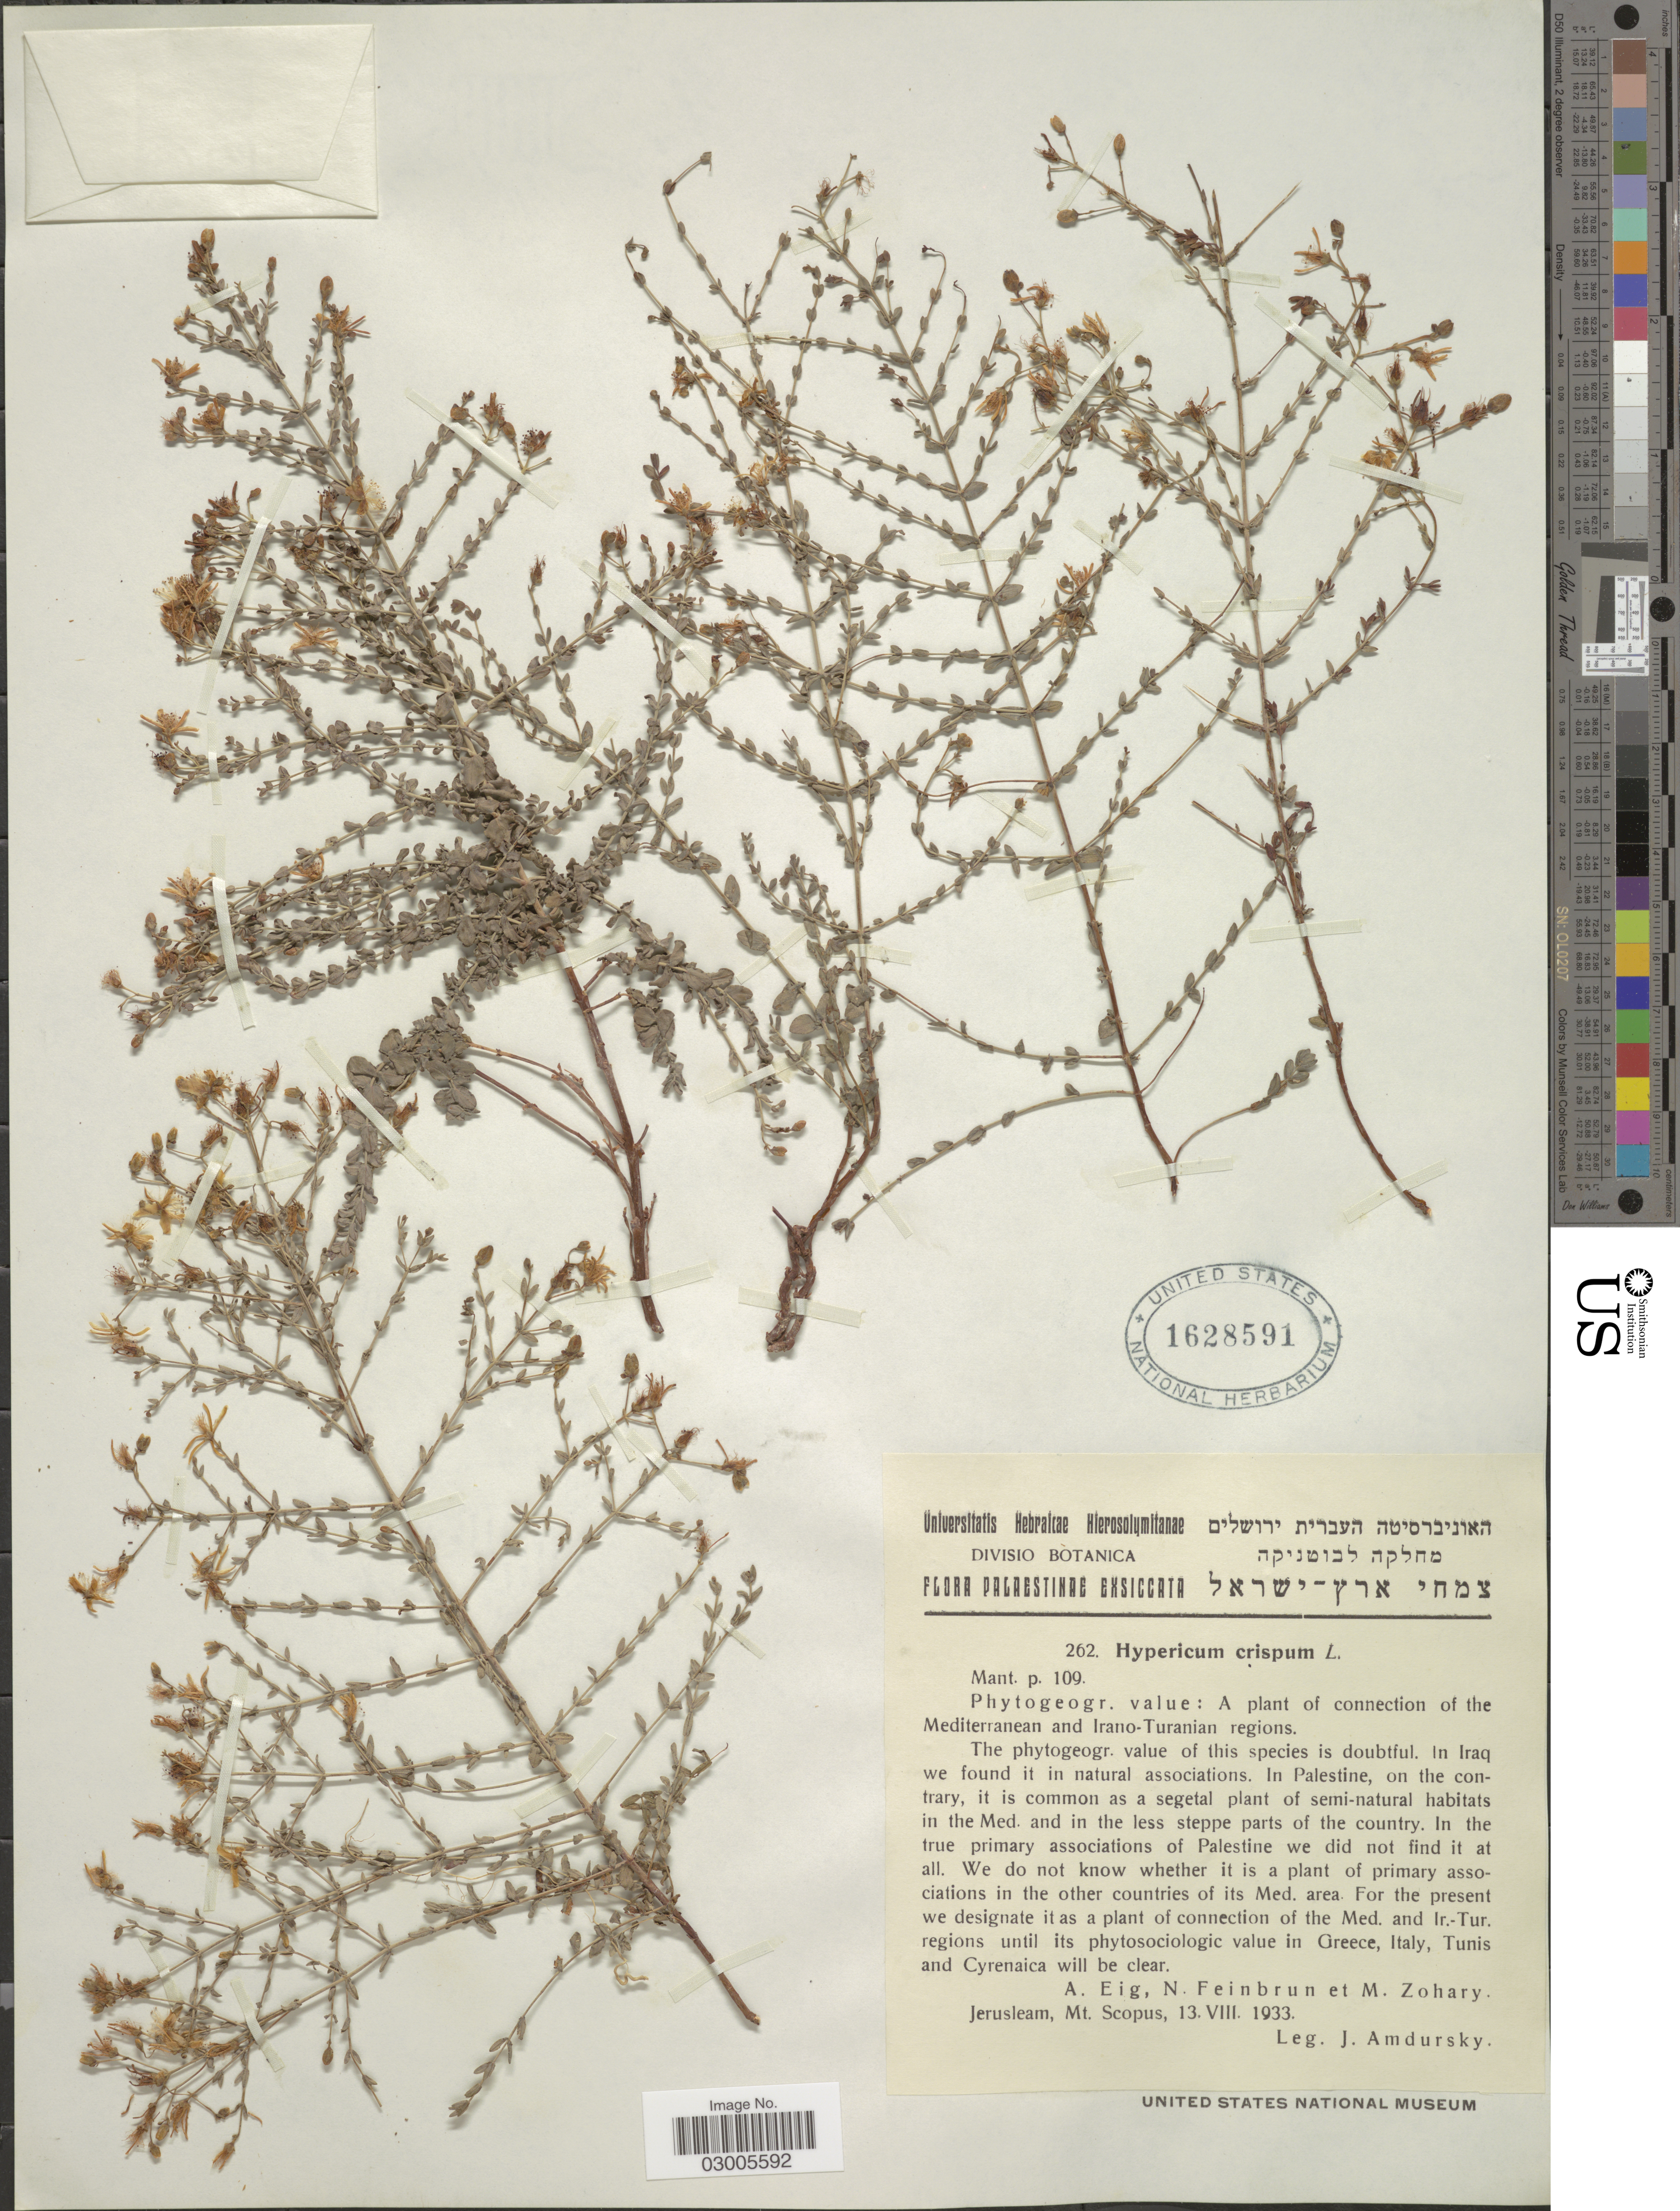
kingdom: Plantae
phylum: Tracheophyta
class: Magnoliopsida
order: Malpighiales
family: Hypericaceae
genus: Hypericum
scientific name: Hypericum triquetrifolium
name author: Turra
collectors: I. Amdursky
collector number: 262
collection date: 1933-08-13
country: Israel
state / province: Jerusalem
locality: Jerusleam, Mt. Scopus. Connection of the Mediterranean and Irano-Turanian regions [unsure placement]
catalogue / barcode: US 1628591